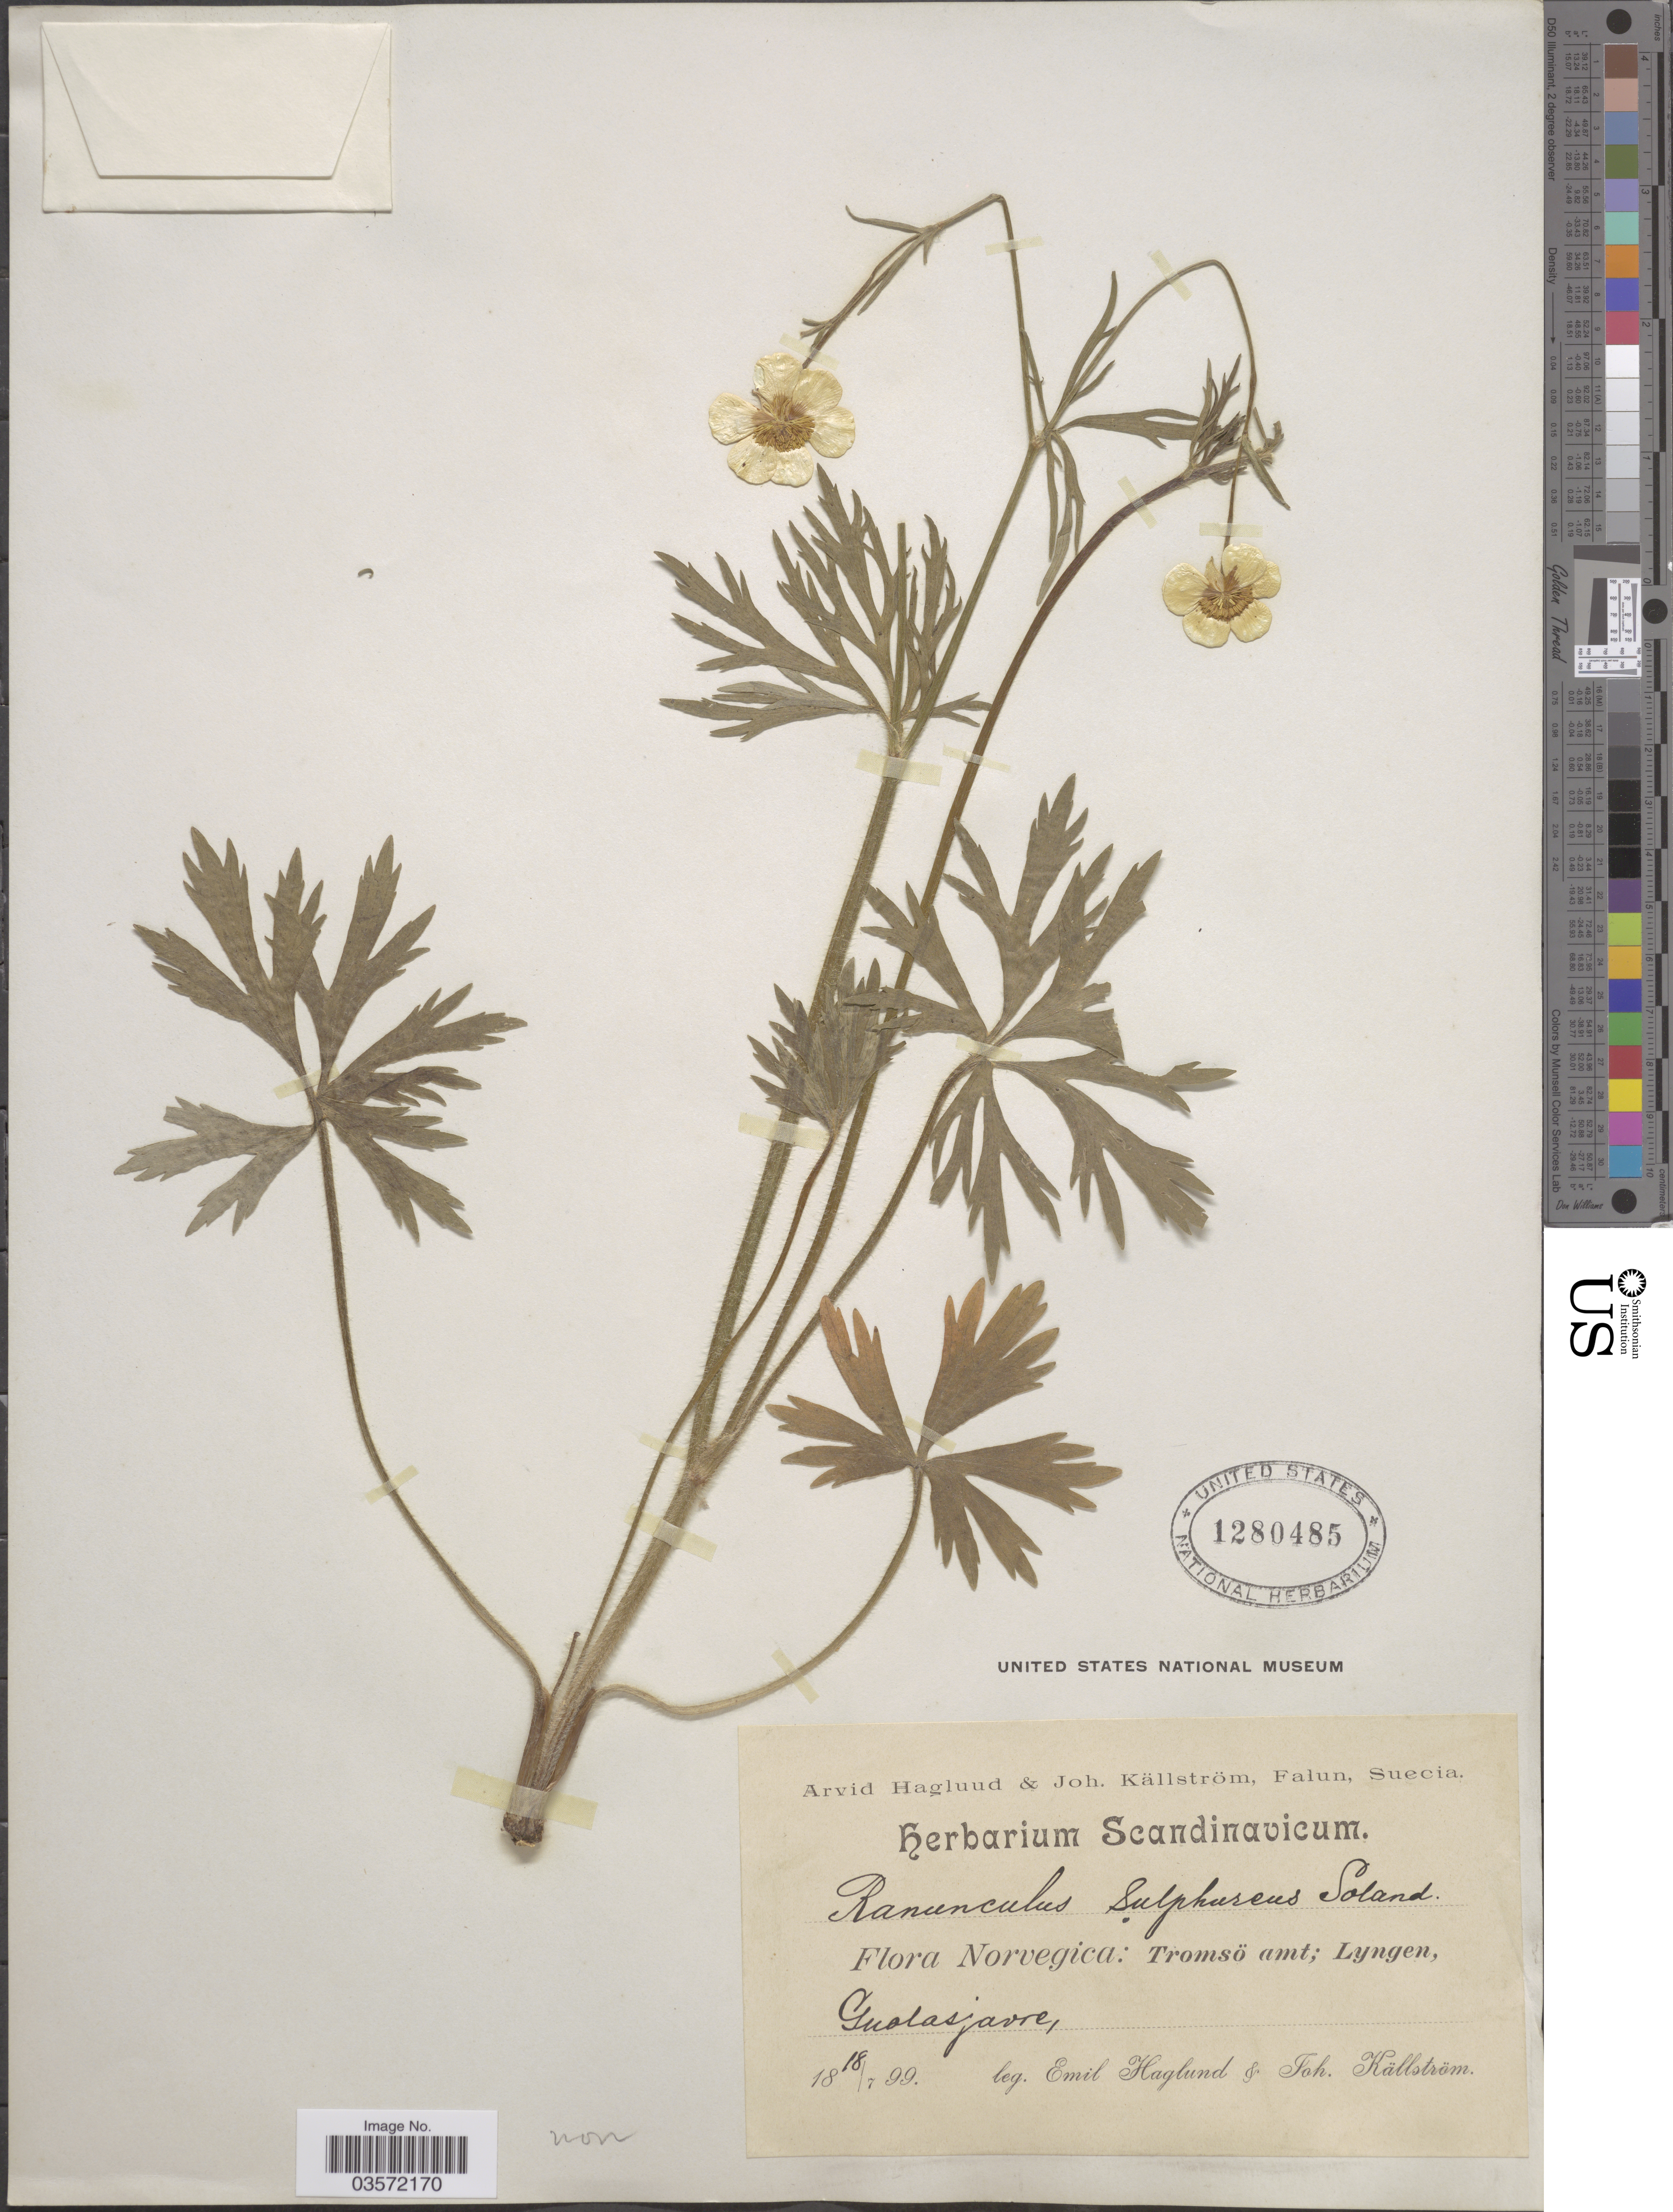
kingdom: Plantae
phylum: Tracheophyta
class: Magnoliopsida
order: Ranunculales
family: Ranunculaceae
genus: Ranunculus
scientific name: Ranunculus sp.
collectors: E. Haglund & J. Källström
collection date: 1899-07-18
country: Norway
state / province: Troms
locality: Norvegica: Tromsö amt; Lyngen, Guolasjavre.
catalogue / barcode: US 1280485